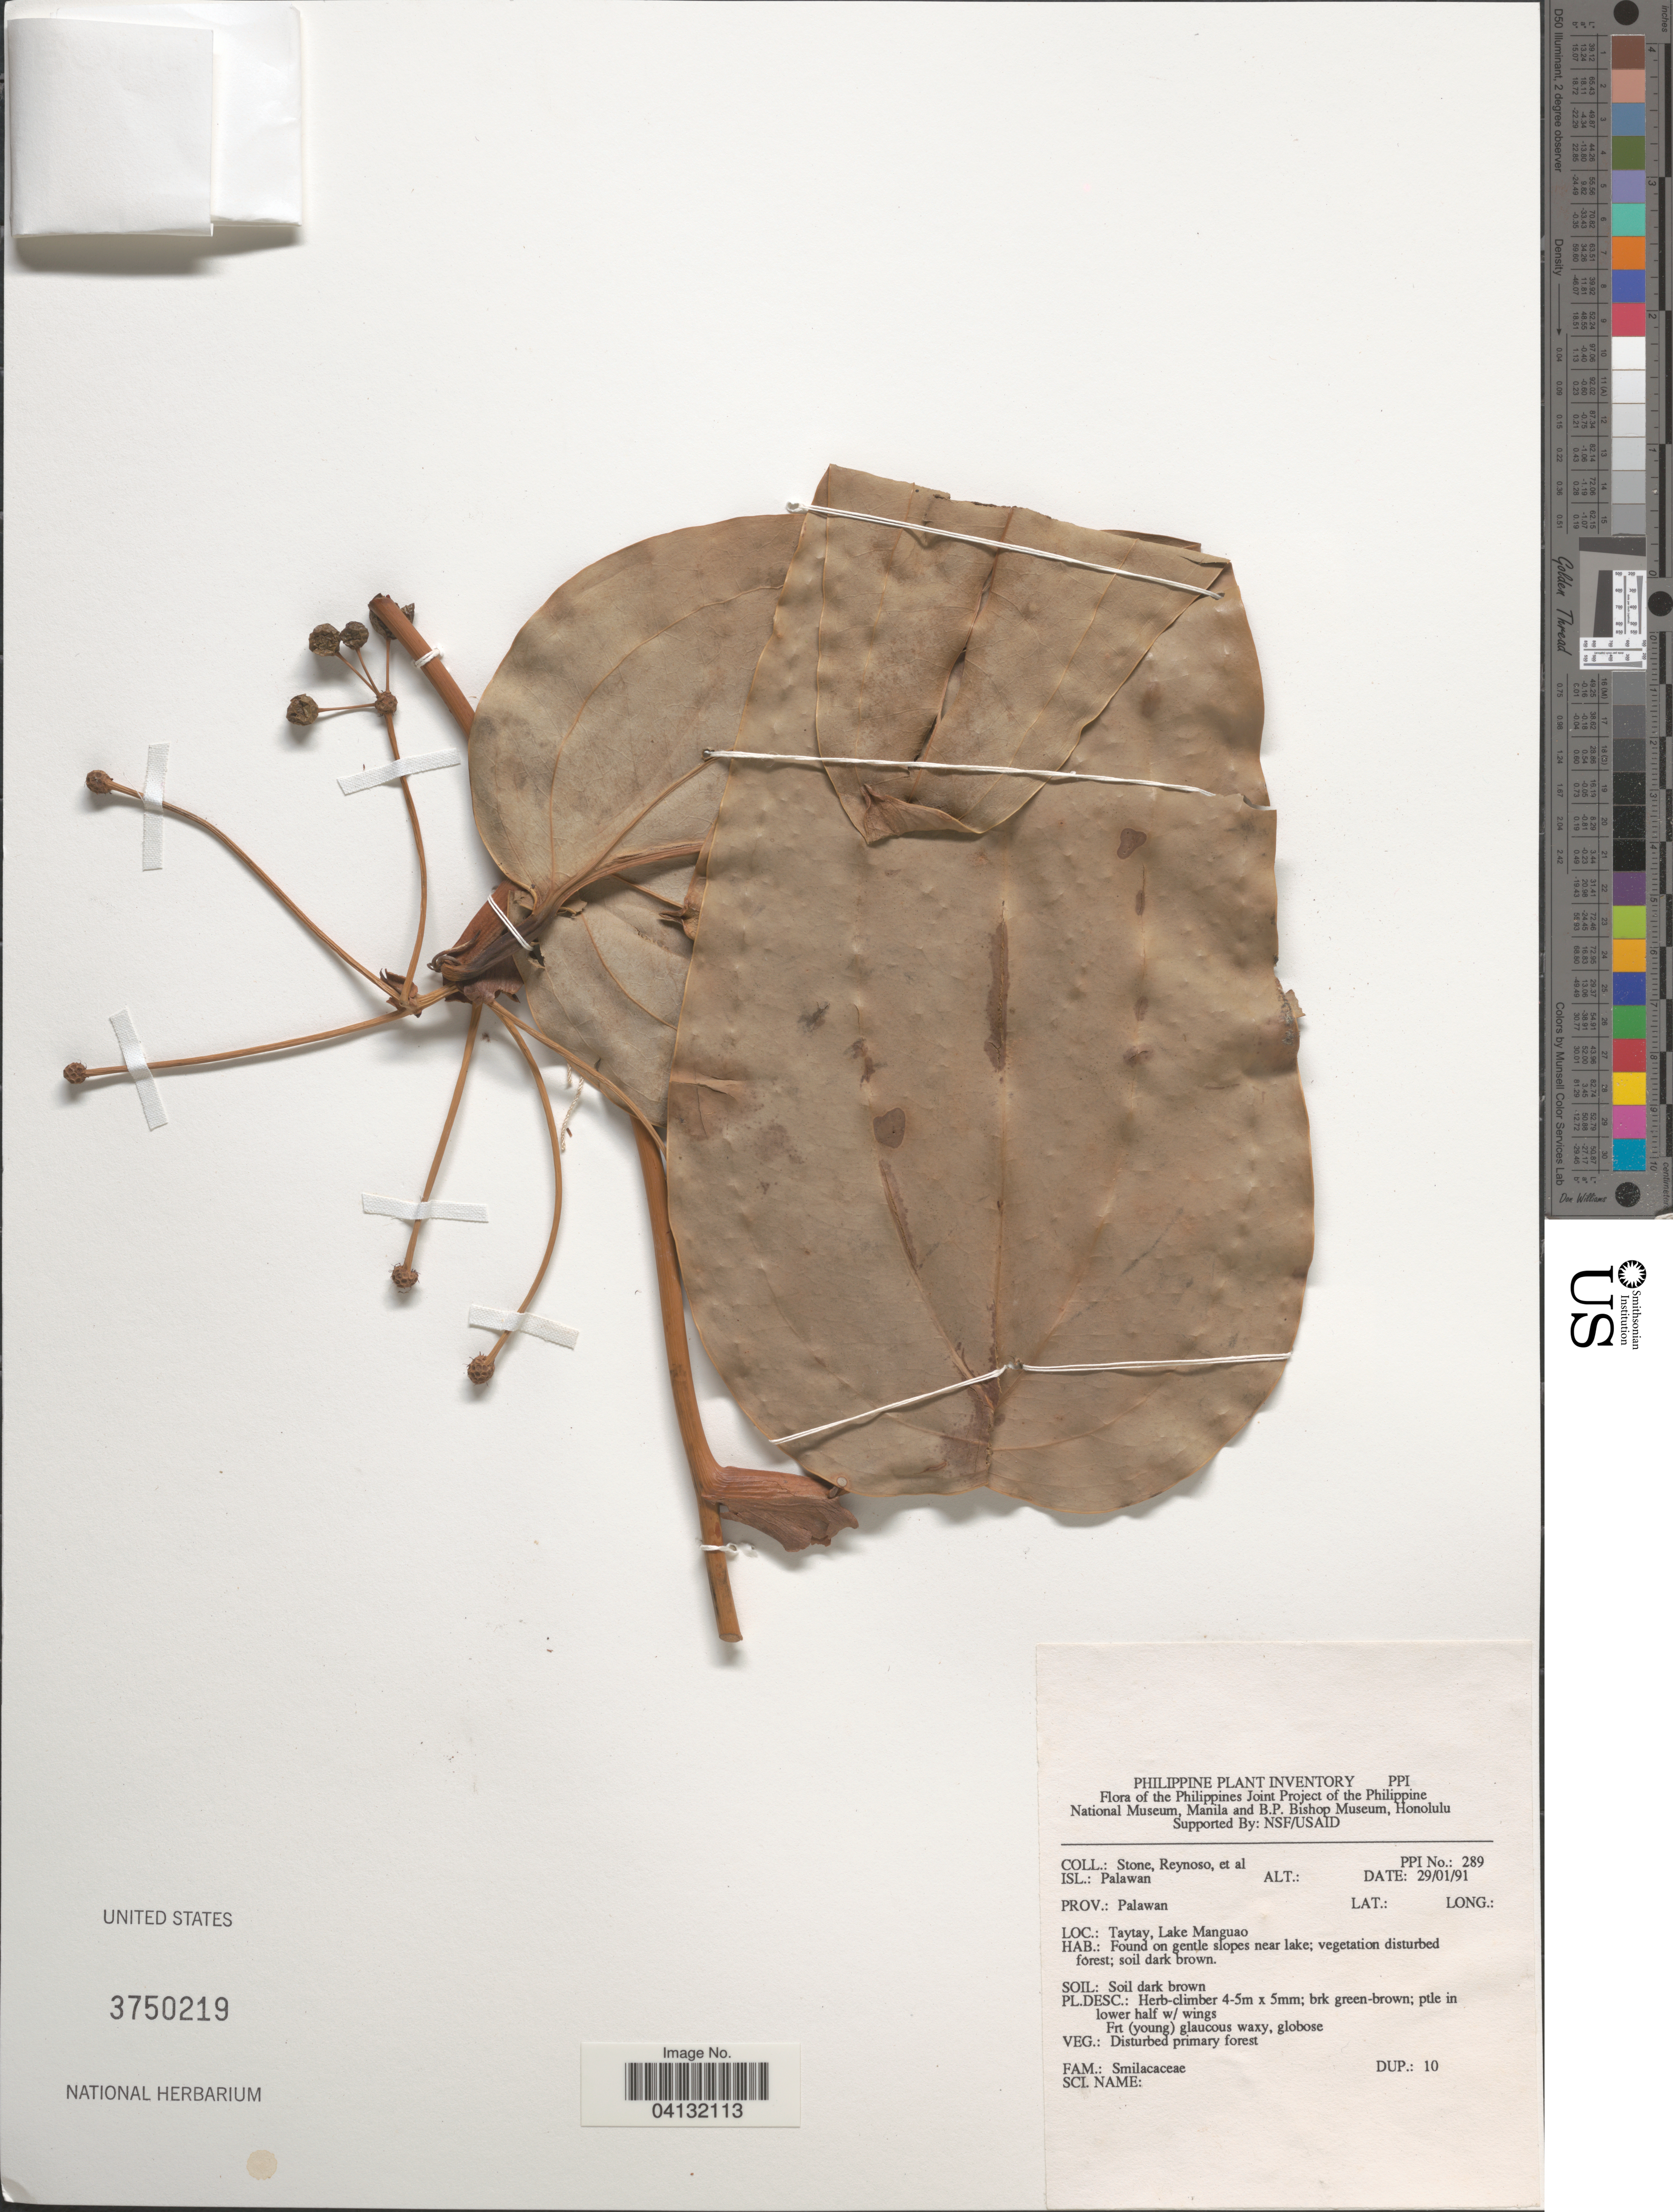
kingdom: Plantae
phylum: Tracheophyta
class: Liliopsida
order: Liliales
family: Smilacaceae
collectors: -. Stone, E. Reynoso & et al.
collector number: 289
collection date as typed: Transcribed d/m/y: 29/1/91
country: Philippines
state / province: Mimaropa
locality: Isl.: Palawan. Prov.: Palawan. Taytay, Lake Manguao.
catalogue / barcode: US 3750219